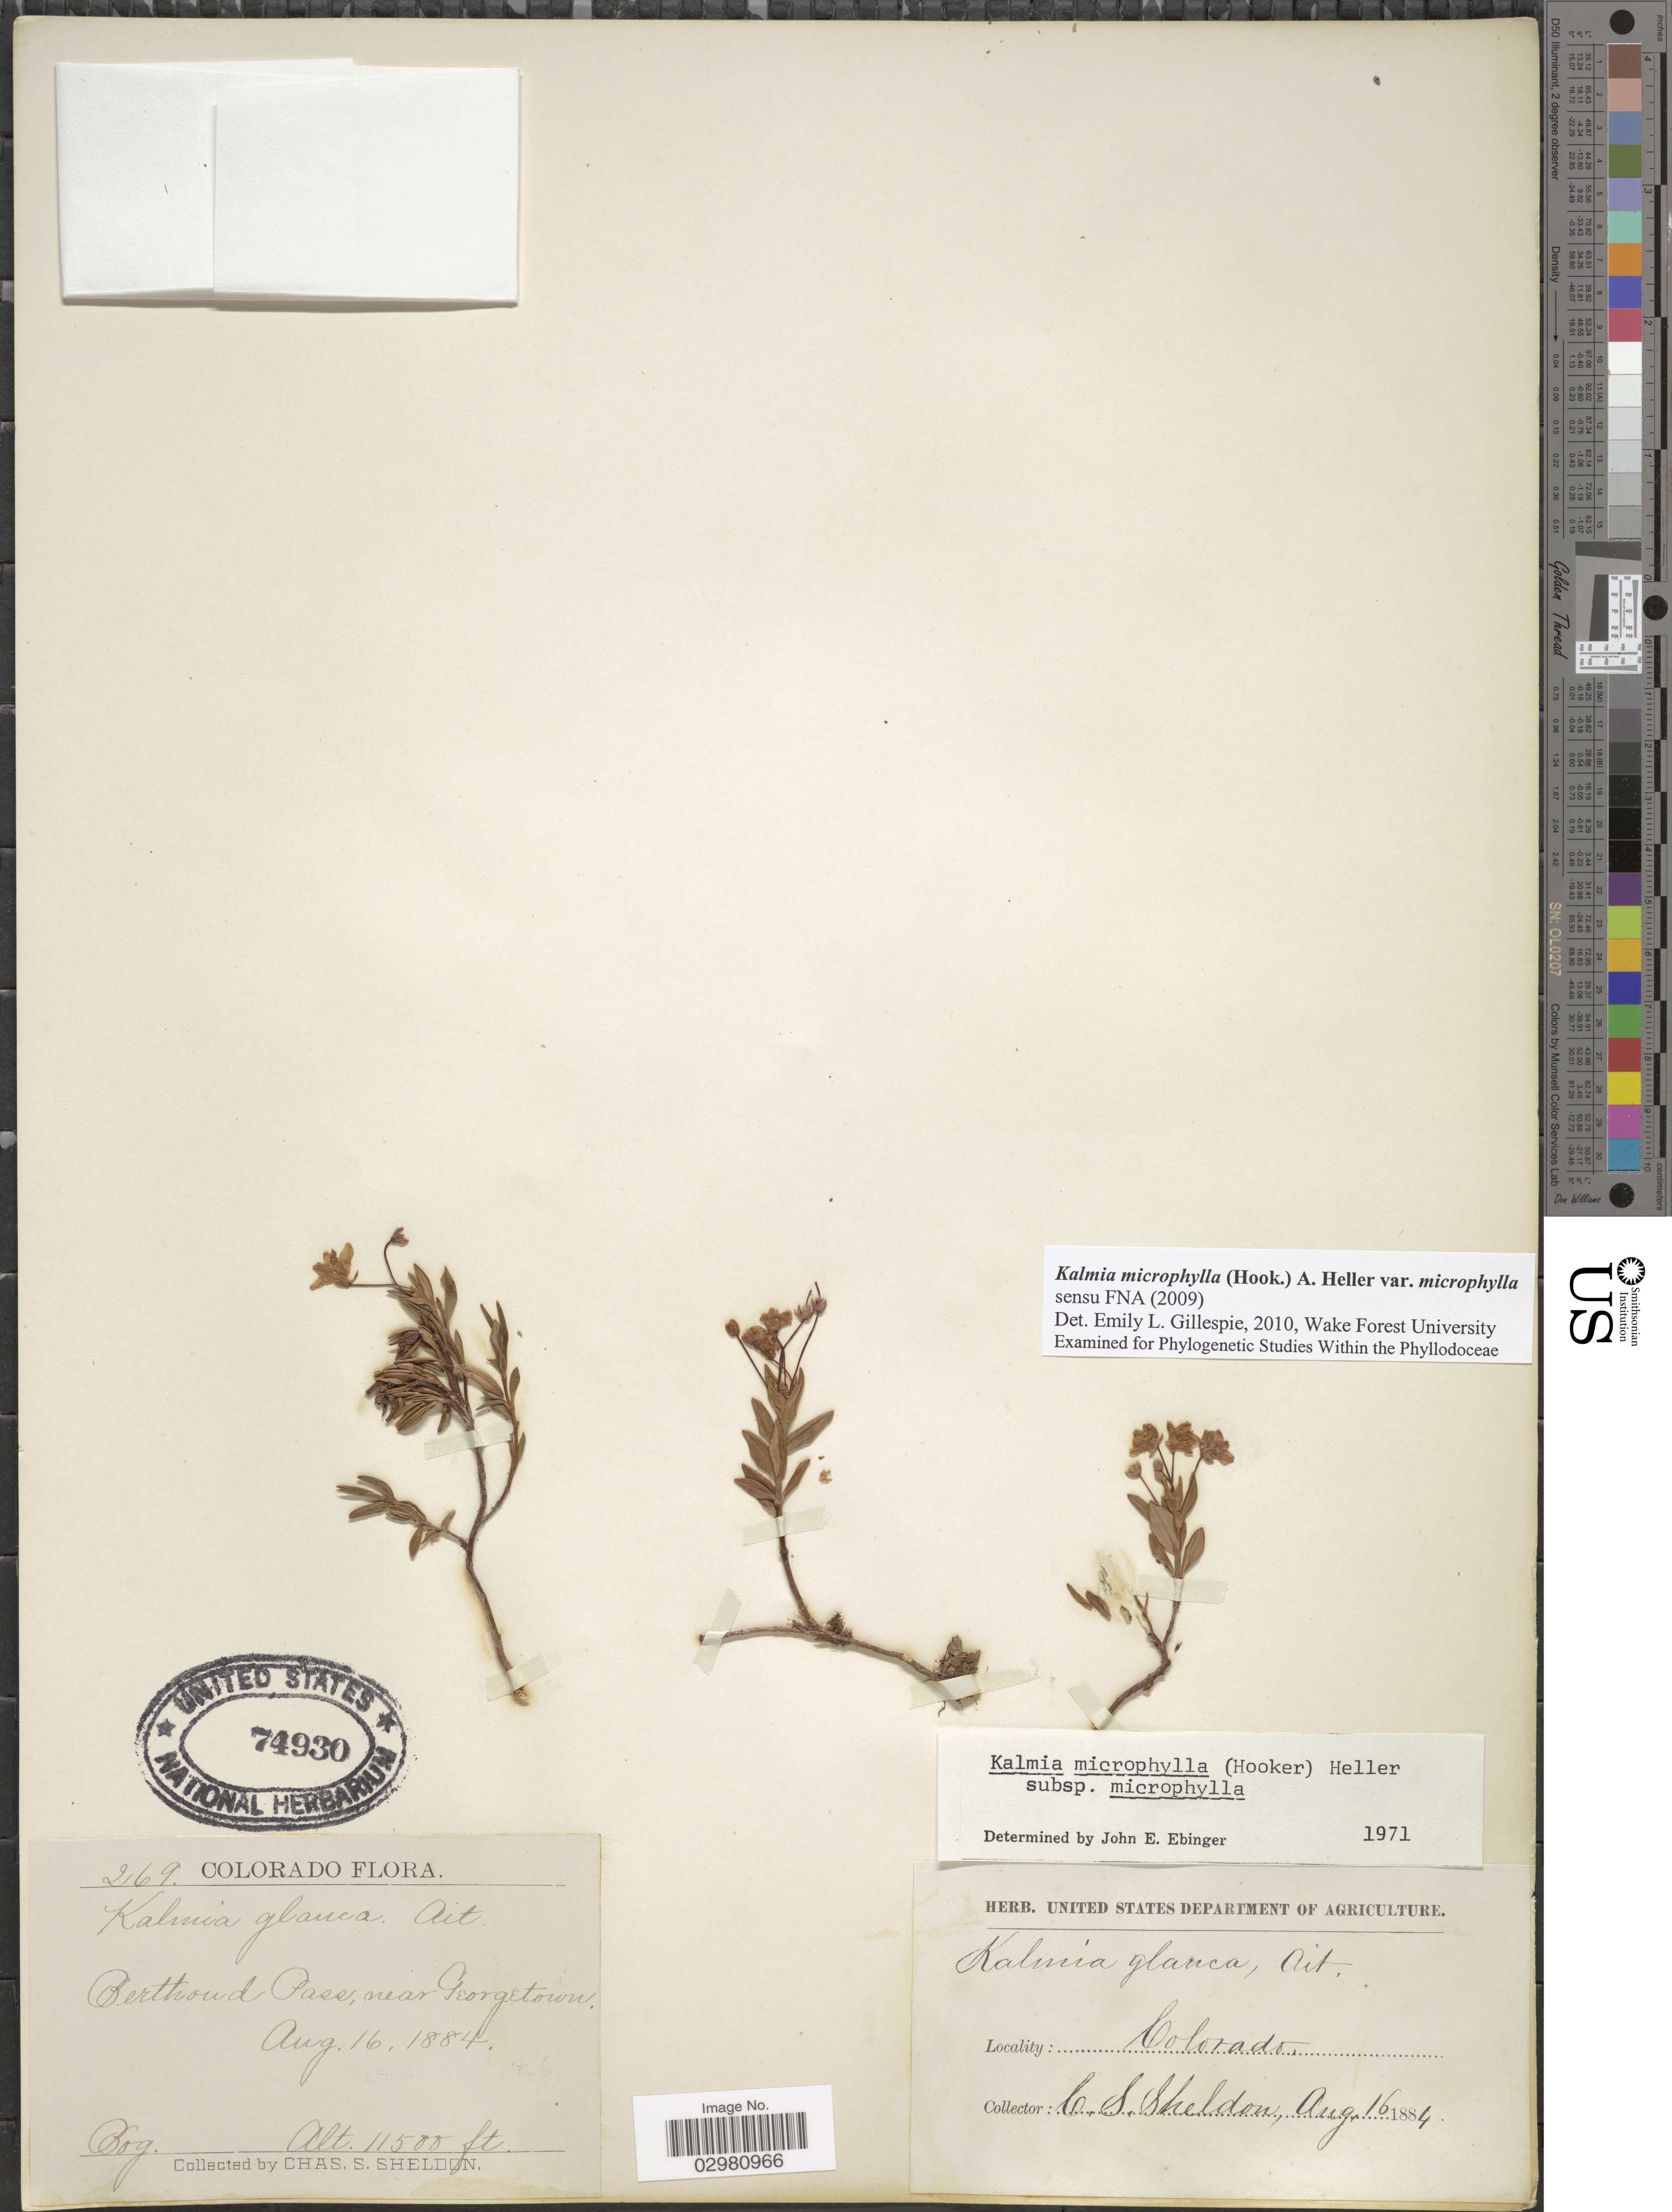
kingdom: Plantae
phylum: Tracheophyta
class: Magnoliopsida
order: Ericales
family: Ericaceae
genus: Kalmia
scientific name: Kalmia microphylla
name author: (Hook.) A. Heller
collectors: C. S. Sheldon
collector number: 269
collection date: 1884-08-16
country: United States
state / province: Colorado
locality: Berthoud Pass, near Georgetown.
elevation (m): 3505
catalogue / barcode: US 74930